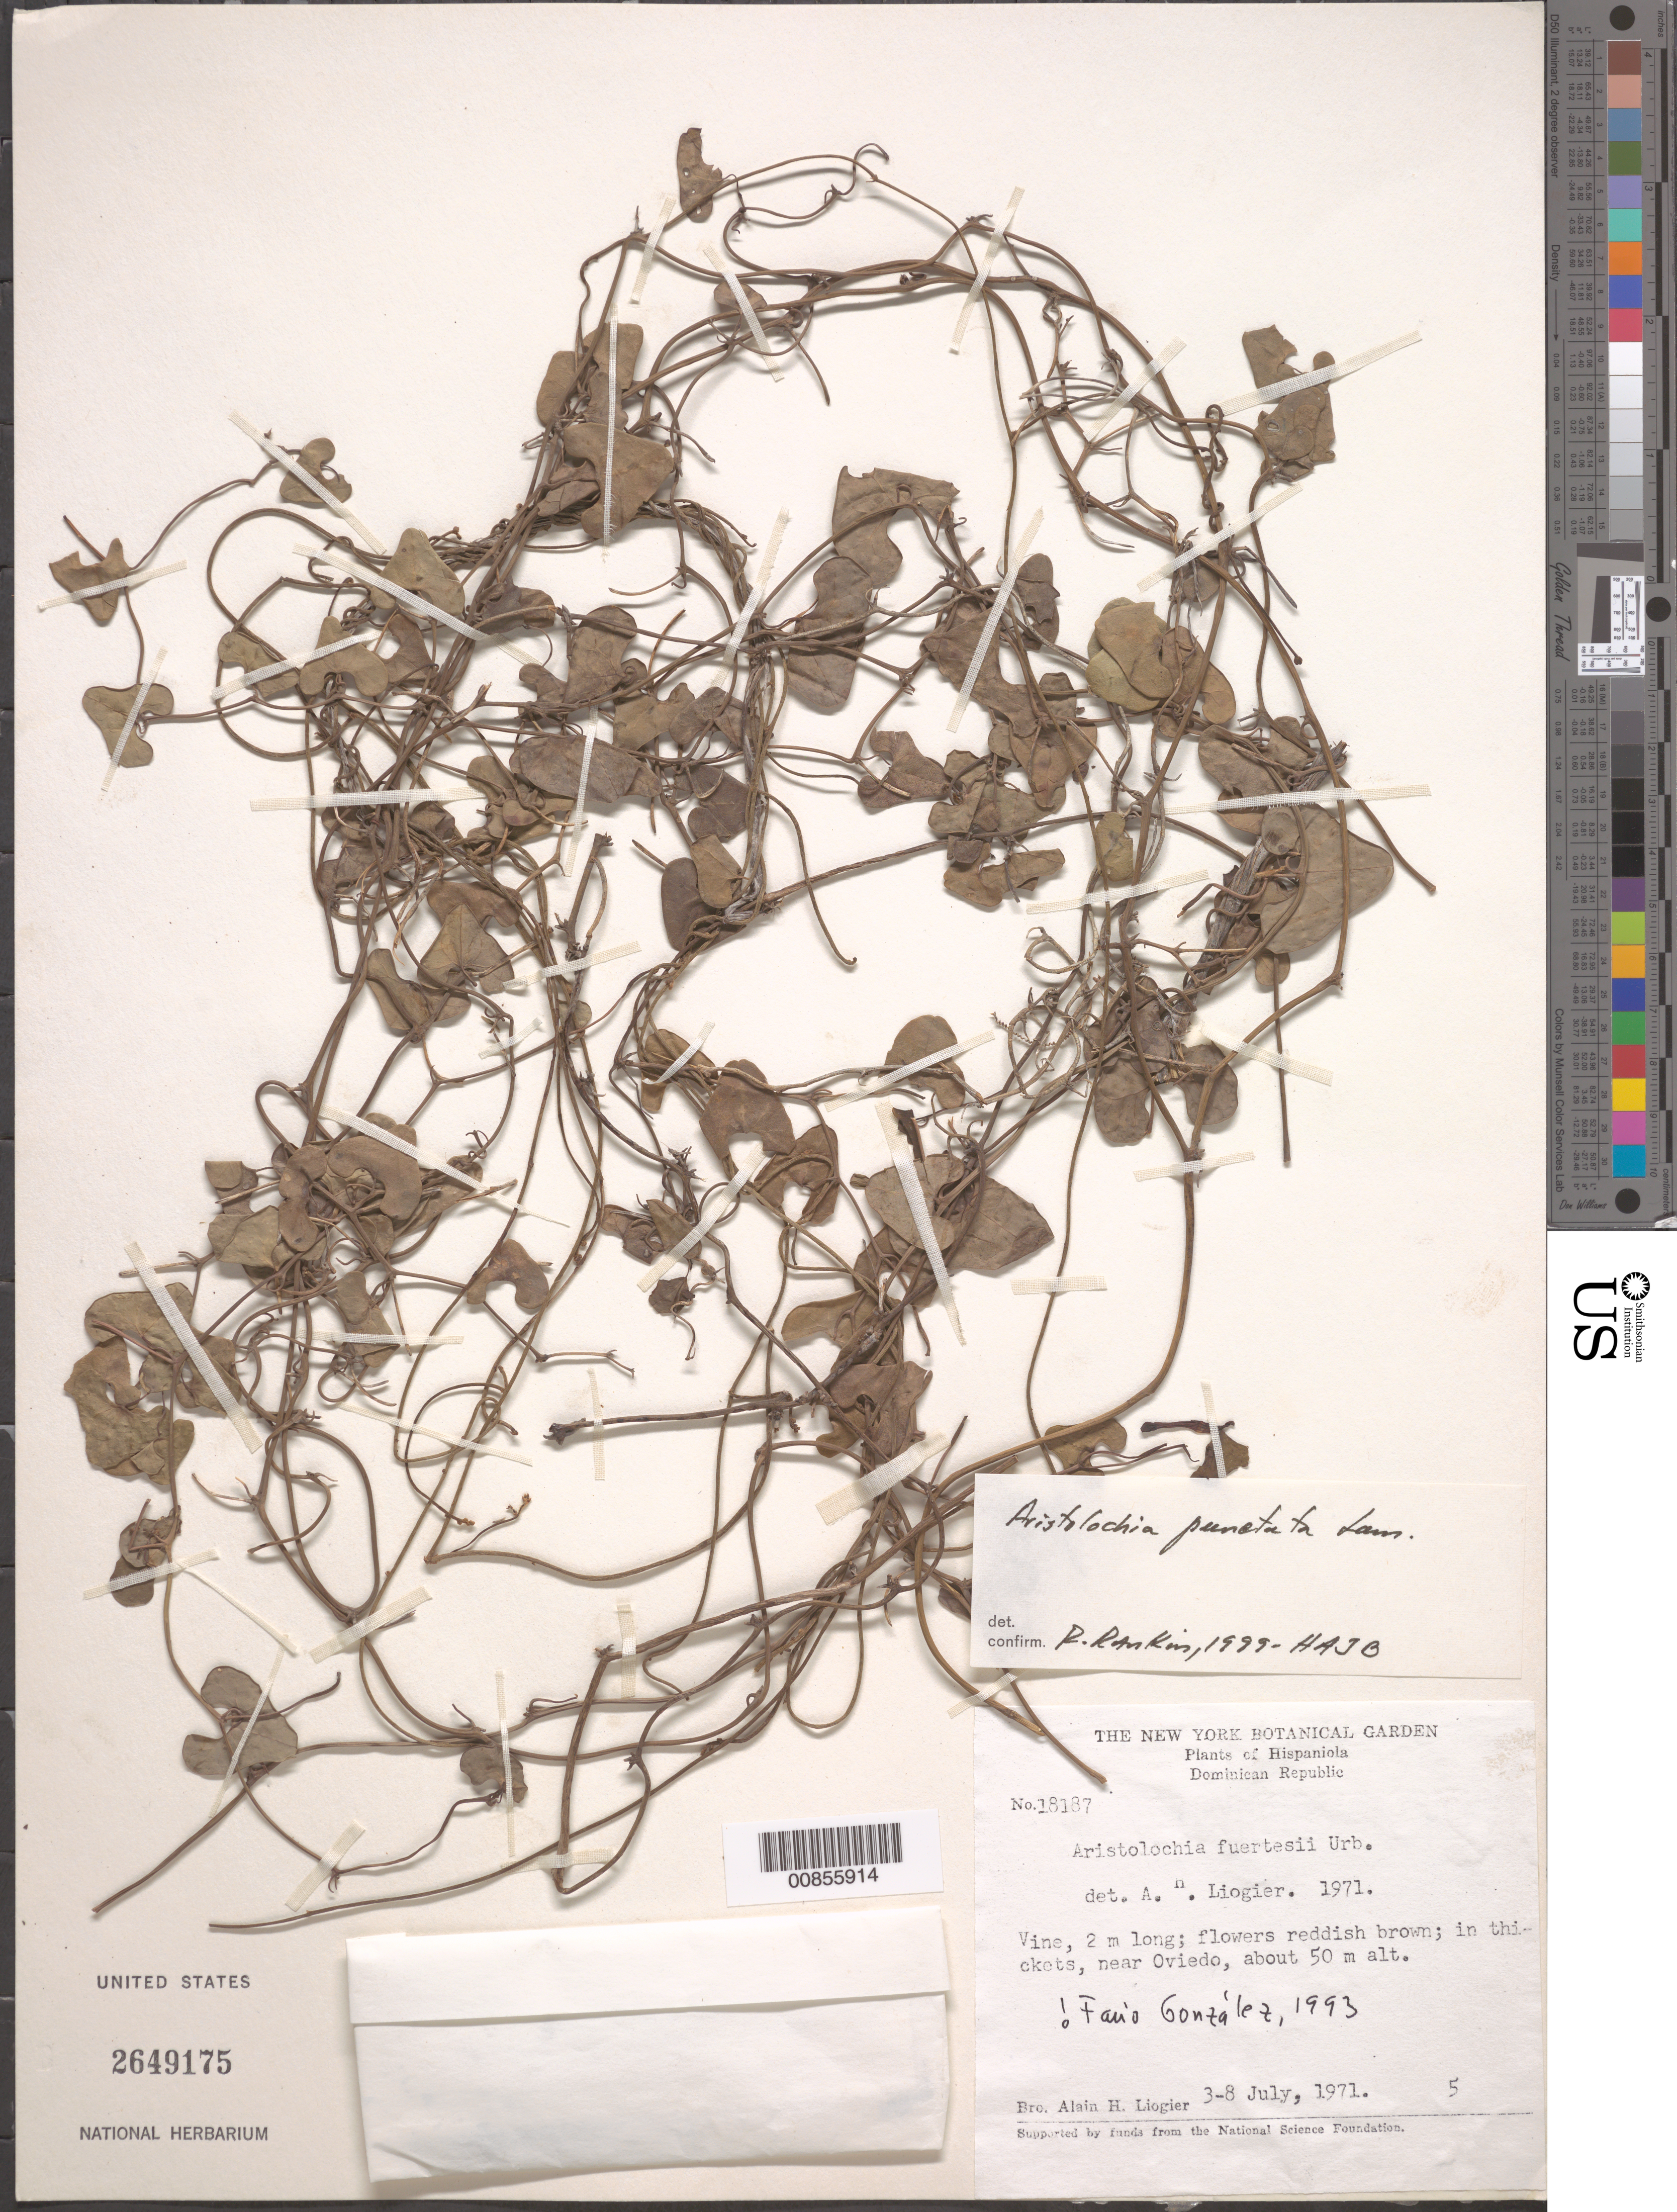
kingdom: Plantae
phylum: Tracheophyta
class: Magnoliopsida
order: Piperales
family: Aristolochiaceae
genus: Aristolochia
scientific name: Aristolochia punctata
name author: Lam.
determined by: Rankin Rodriguez, Rosa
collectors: A. H. Liogier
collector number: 18187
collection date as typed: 03 Jul 1971 to 08 Jul 1971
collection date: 1971-07-03/1971-07-08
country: Dominican Republic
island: Hispaniola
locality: Near Oviedo.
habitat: In thickets.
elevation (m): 50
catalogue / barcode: US 2649175